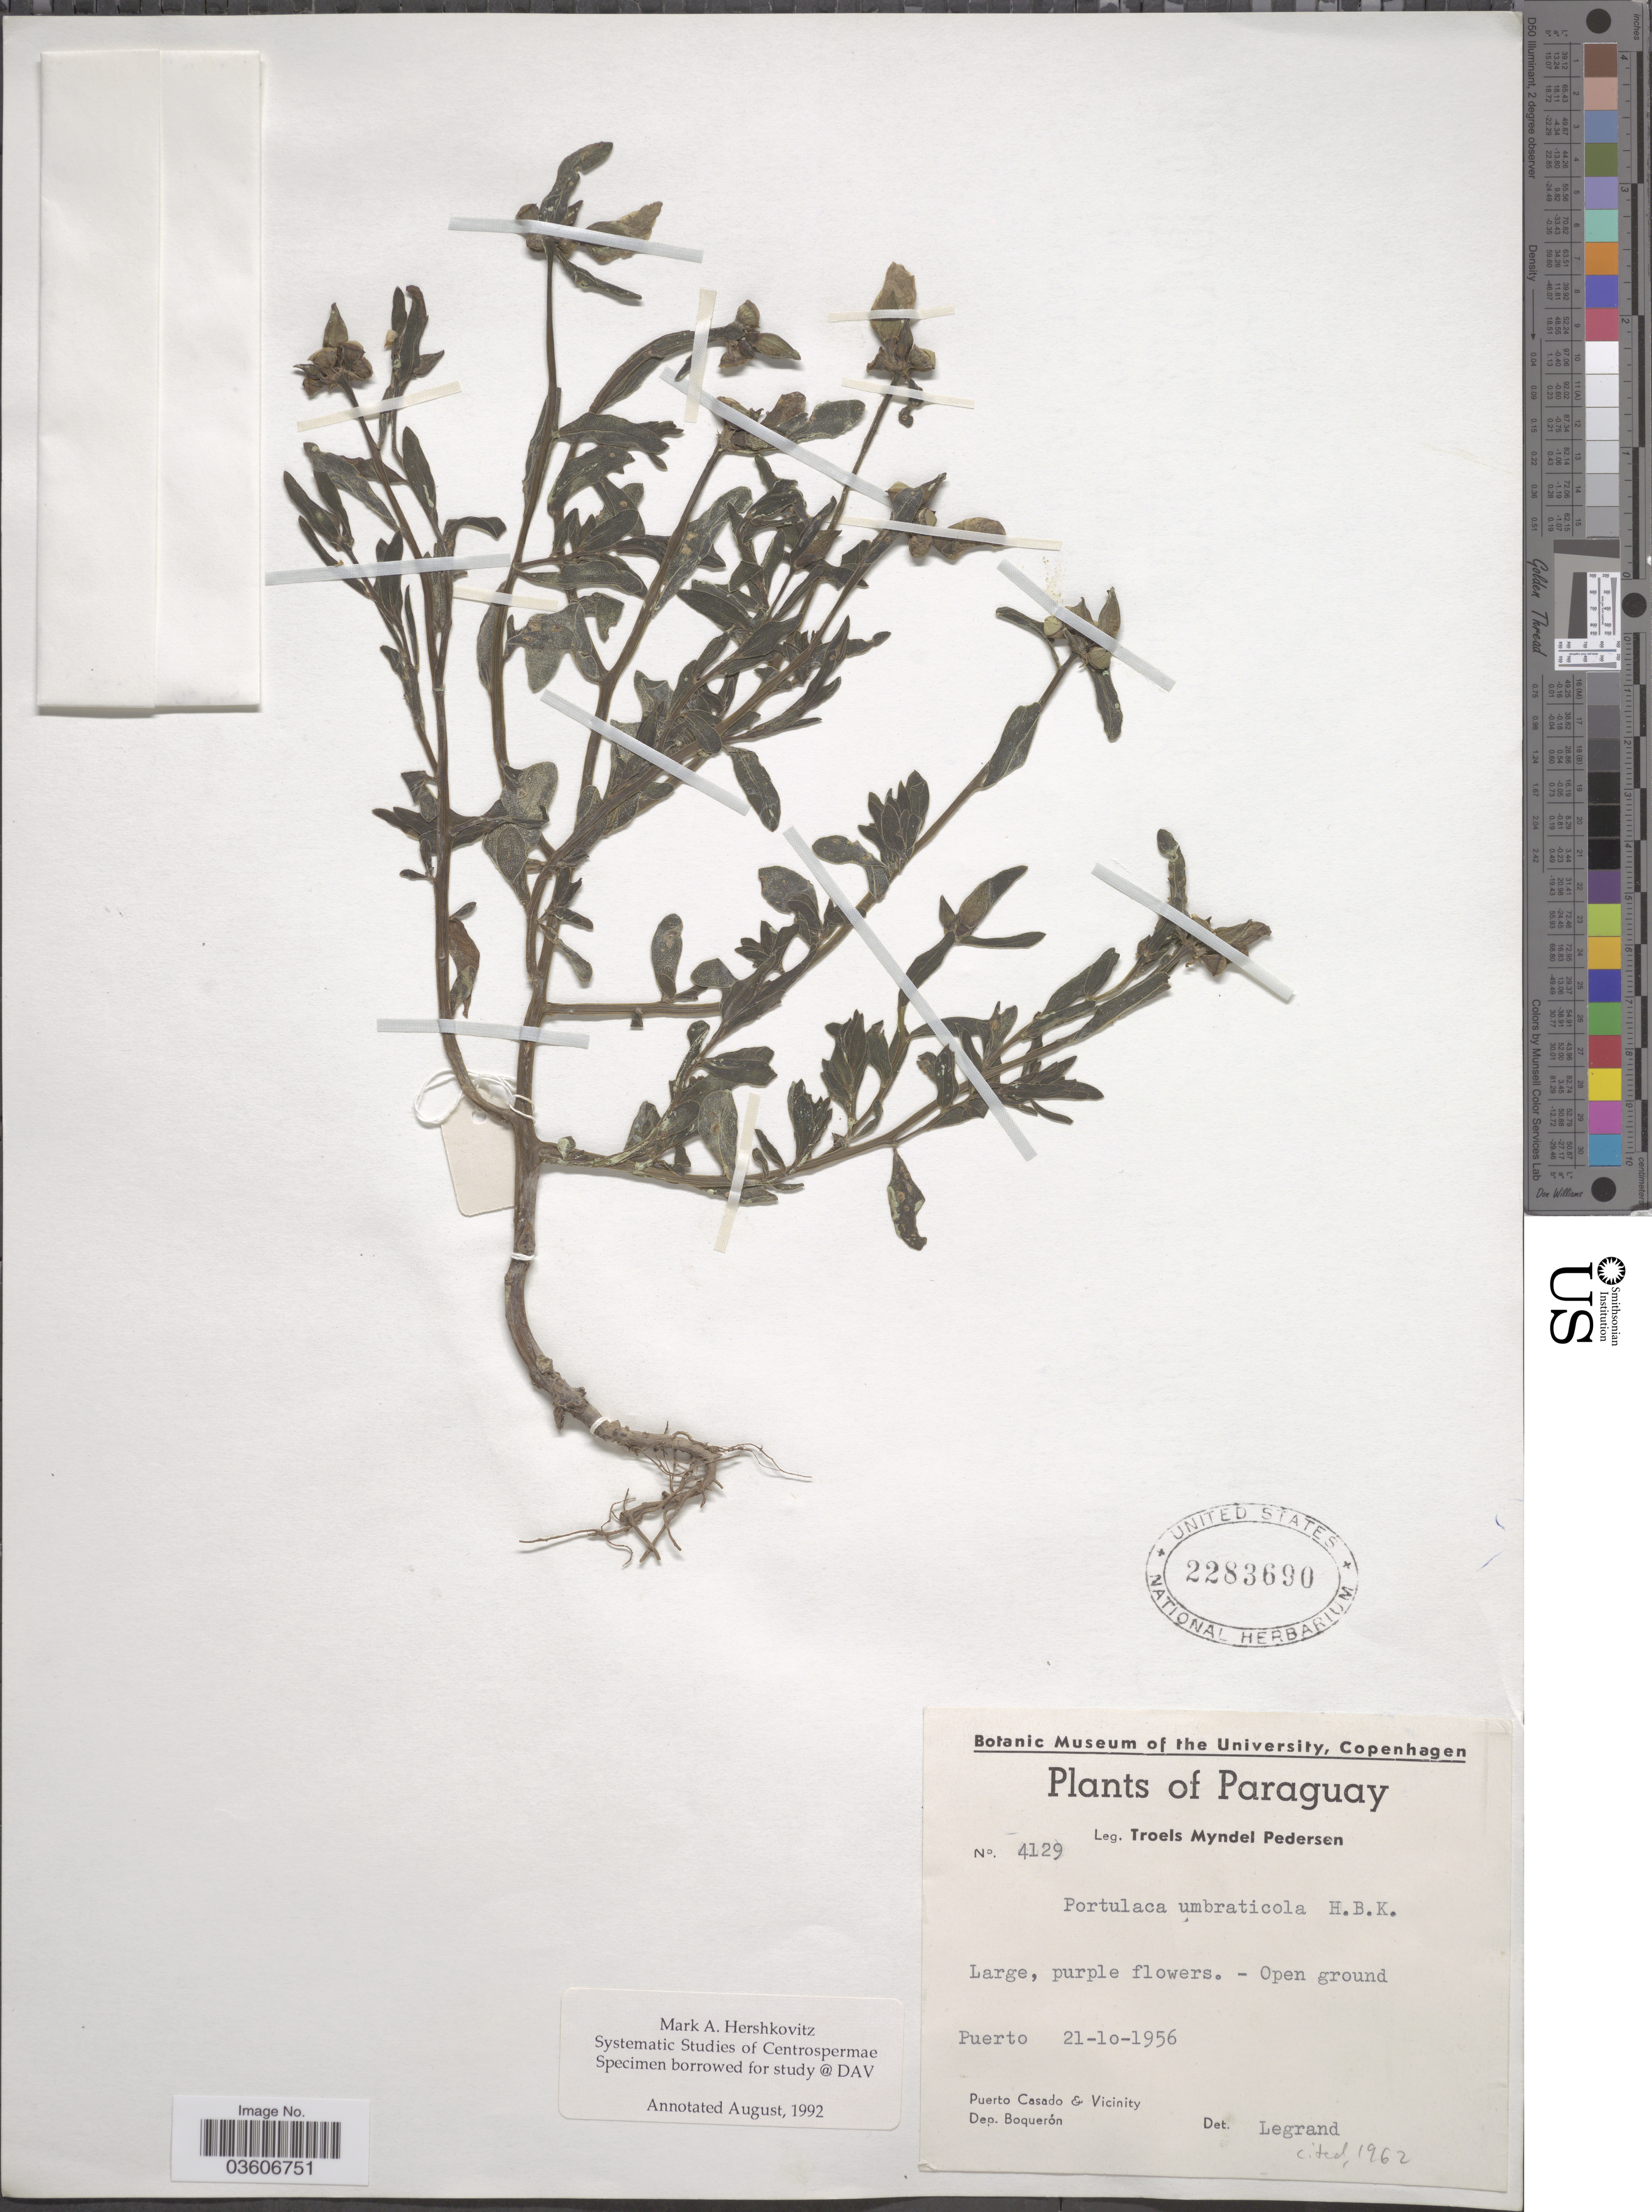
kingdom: Plantae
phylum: Tracheophyta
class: Magnoliopsida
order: Caryophyllales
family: Portulacaceae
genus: Portulaca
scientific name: Portulaca umbraticola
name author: Kunth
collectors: T. Pederson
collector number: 4129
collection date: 1956-10-21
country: Paraguay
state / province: Boqueron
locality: Puerto, Puerto Casado & Vicinity, Dep. Boquerón.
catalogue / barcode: US 2283690